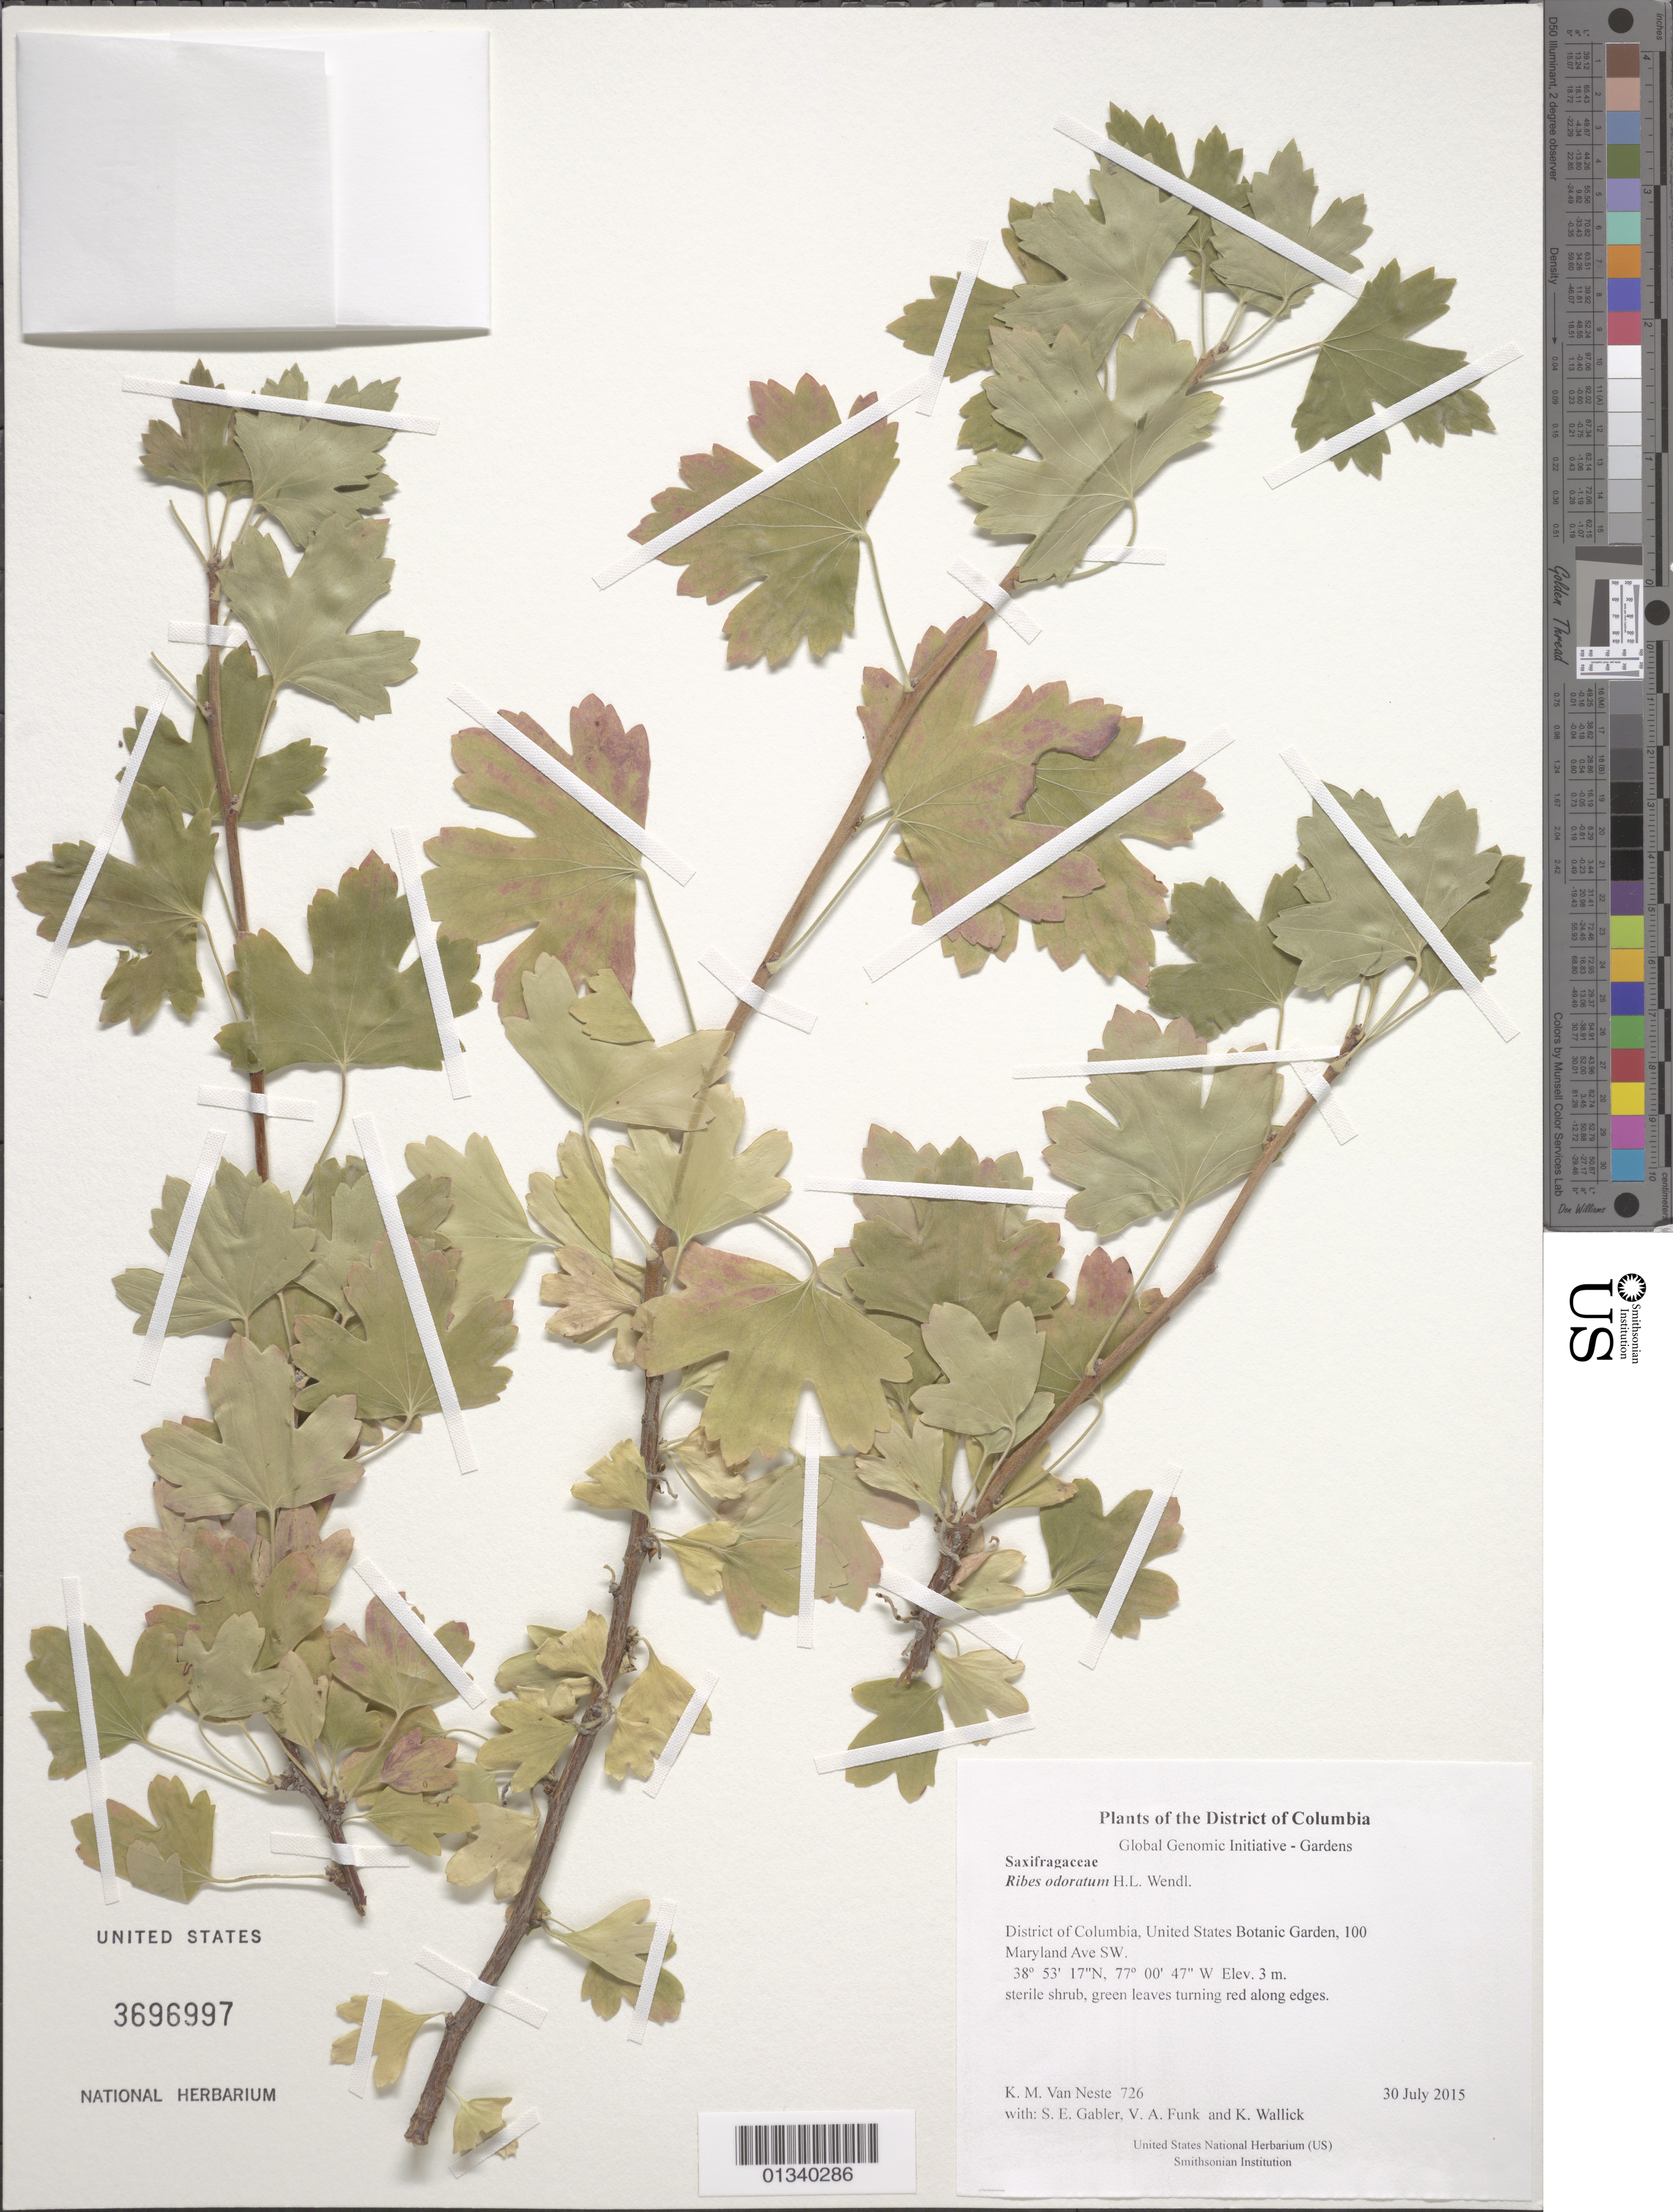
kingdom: Plantae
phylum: Tracheophyta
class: Magnoliopsida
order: Saxifragales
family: Grossulariaceae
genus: Ribes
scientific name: Ribes odoratum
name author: H.L. Wendl.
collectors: K. M. Van Neste, S. E. Gabler, V. Funk & K. Wallick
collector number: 726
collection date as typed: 30 July 2015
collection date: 2015-07-30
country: United States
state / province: District of Columbia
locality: United States Botanic Garden, 100 Maryland Ave SW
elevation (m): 3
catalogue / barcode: US 3696997